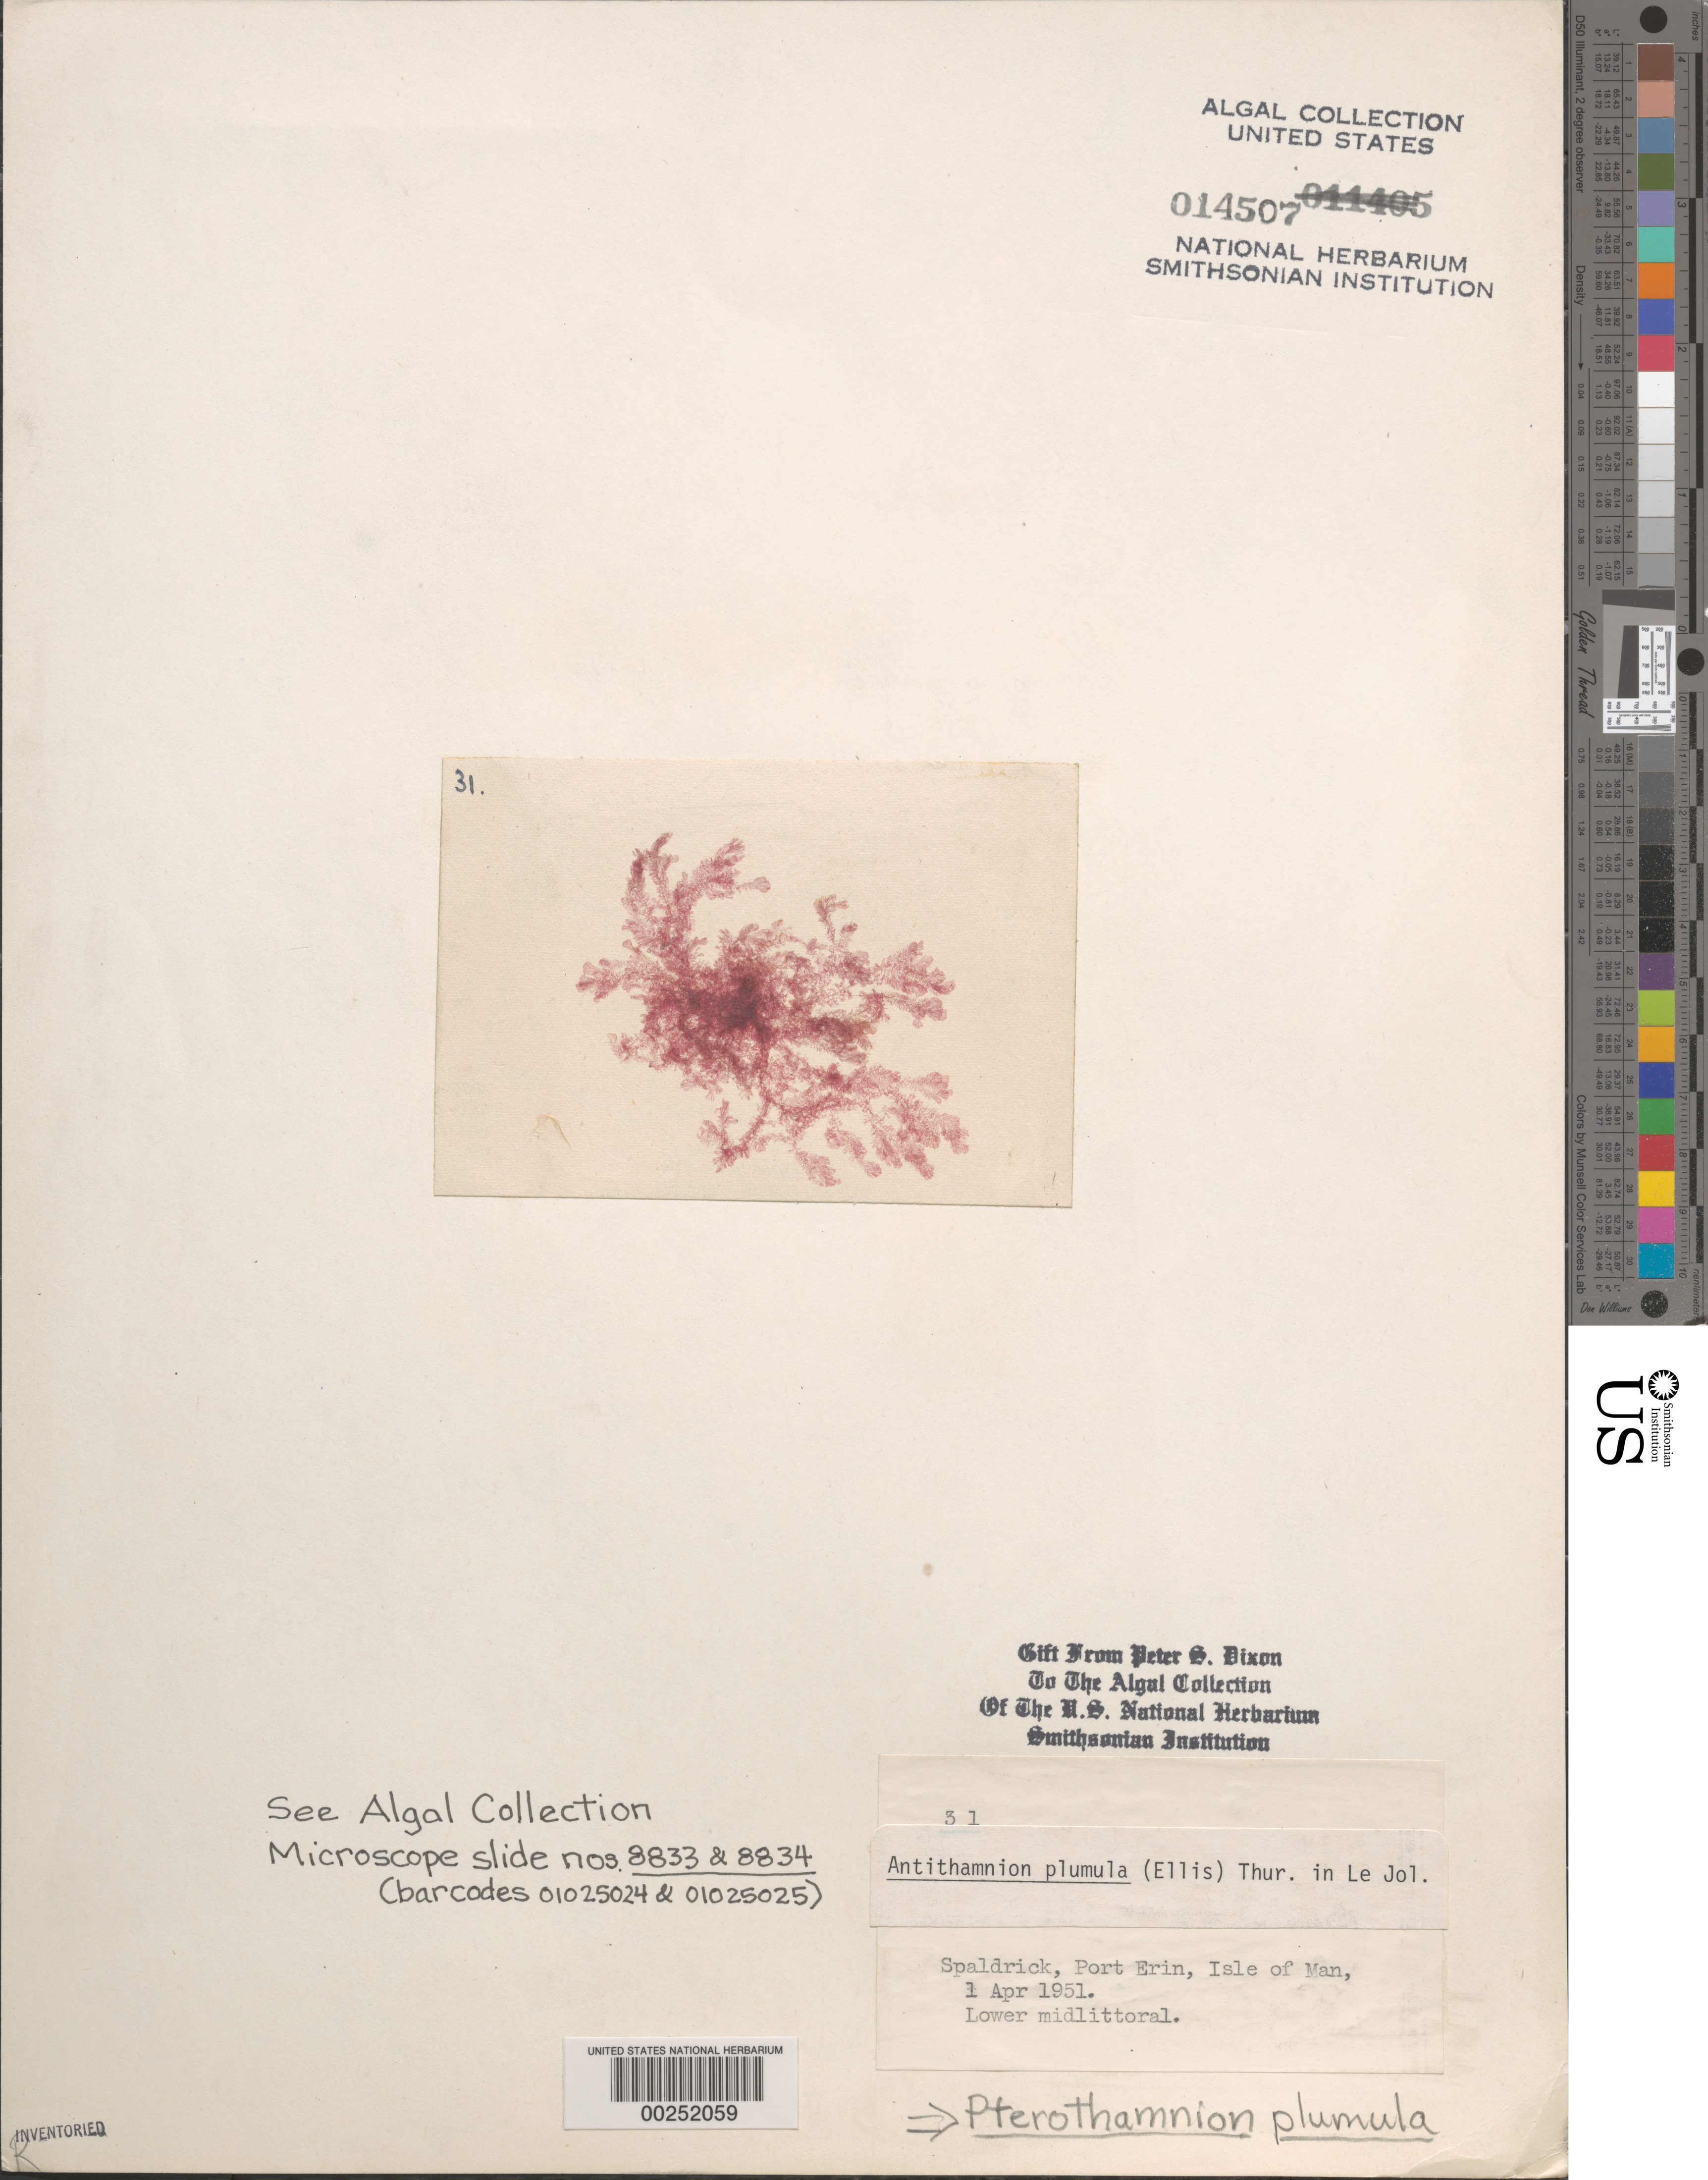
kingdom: Plantae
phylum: Rhodophyta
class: Florideophyceae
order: Ceramiales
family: Ceramiaceae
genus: Pterothamnion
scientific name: Pterothamnion plumula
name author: (J. Ellis) Näg.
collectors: P. S. Dixon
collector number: PSD 31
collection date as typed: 01 Apr 1951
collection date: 1951-04-01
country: United Kingdom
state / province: England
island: Isle of Man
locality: Spaldrick, Port Erin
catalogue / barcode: US 14507